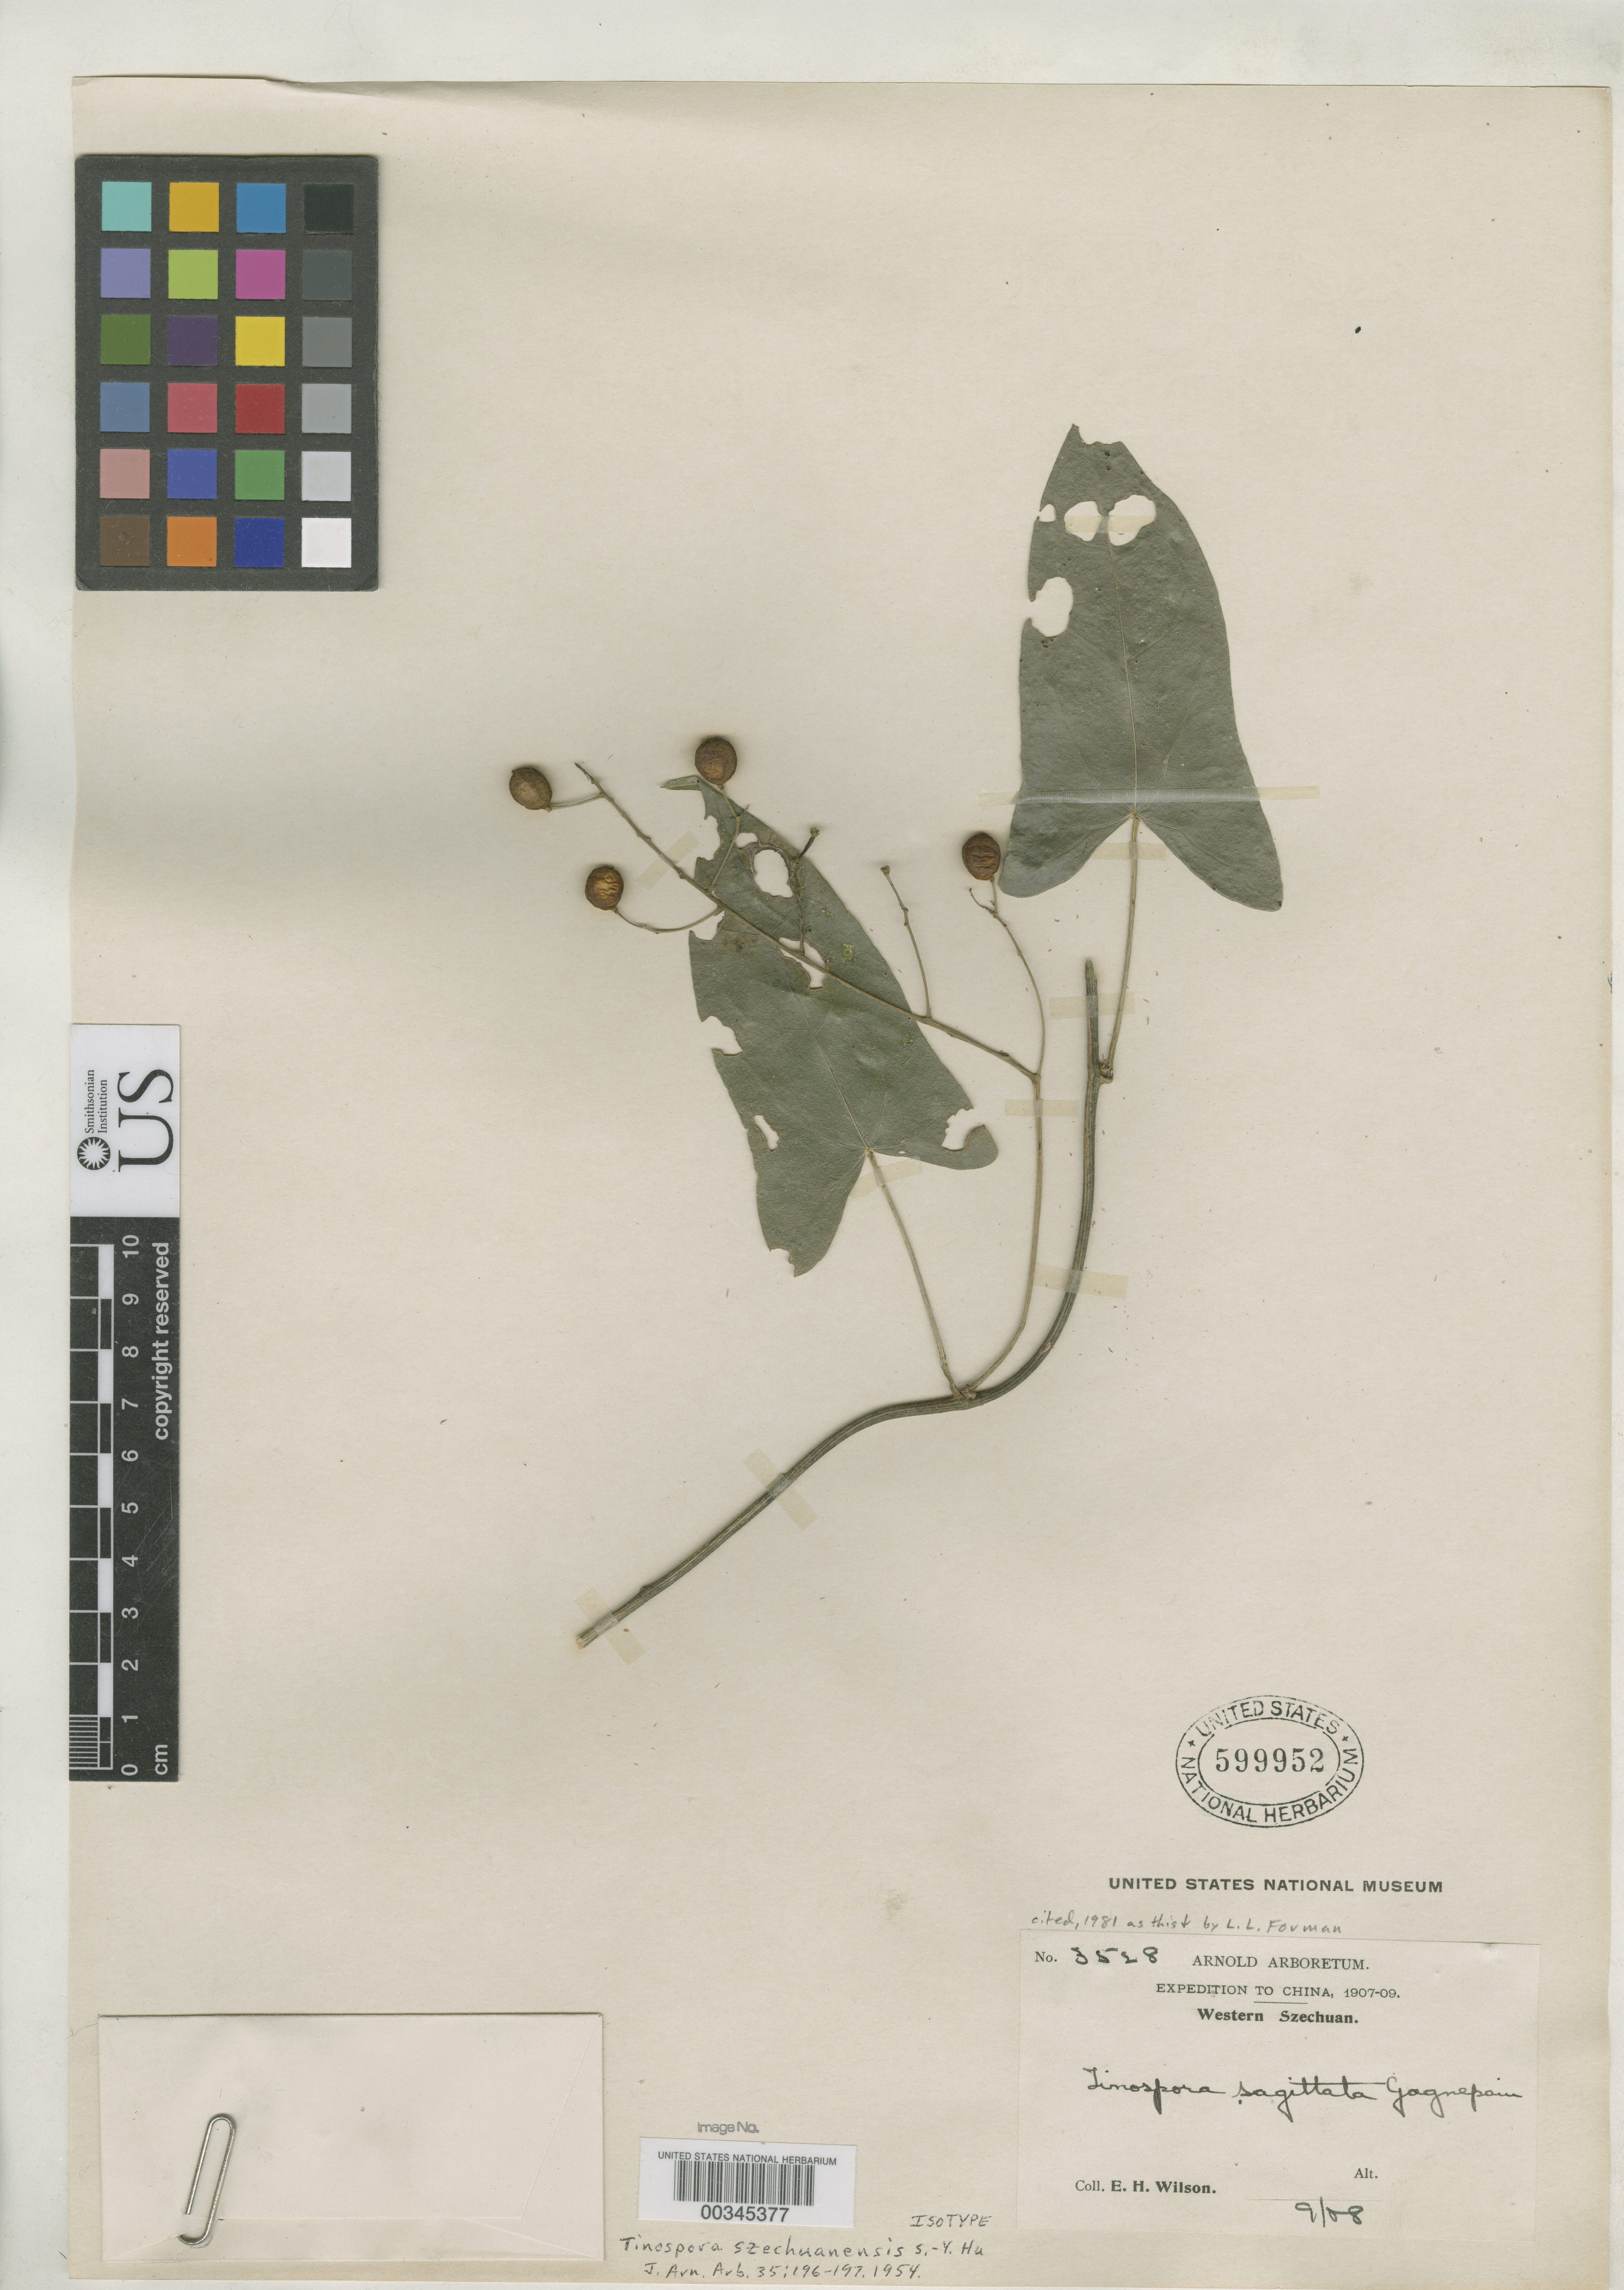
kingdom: Plantae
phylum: Tracheophyta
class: Magnoliopsida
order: Ranunculales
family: Menispermaceae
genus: Tinospora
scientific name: Tinospora szechuanensis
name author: S.Y. Hu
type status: Isotype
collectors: E. H. Wilson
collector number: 3528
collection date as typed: Sep 1908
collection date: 1908-09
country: China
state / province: Sichuan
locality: Western Szechuan.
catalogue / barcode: US 599952